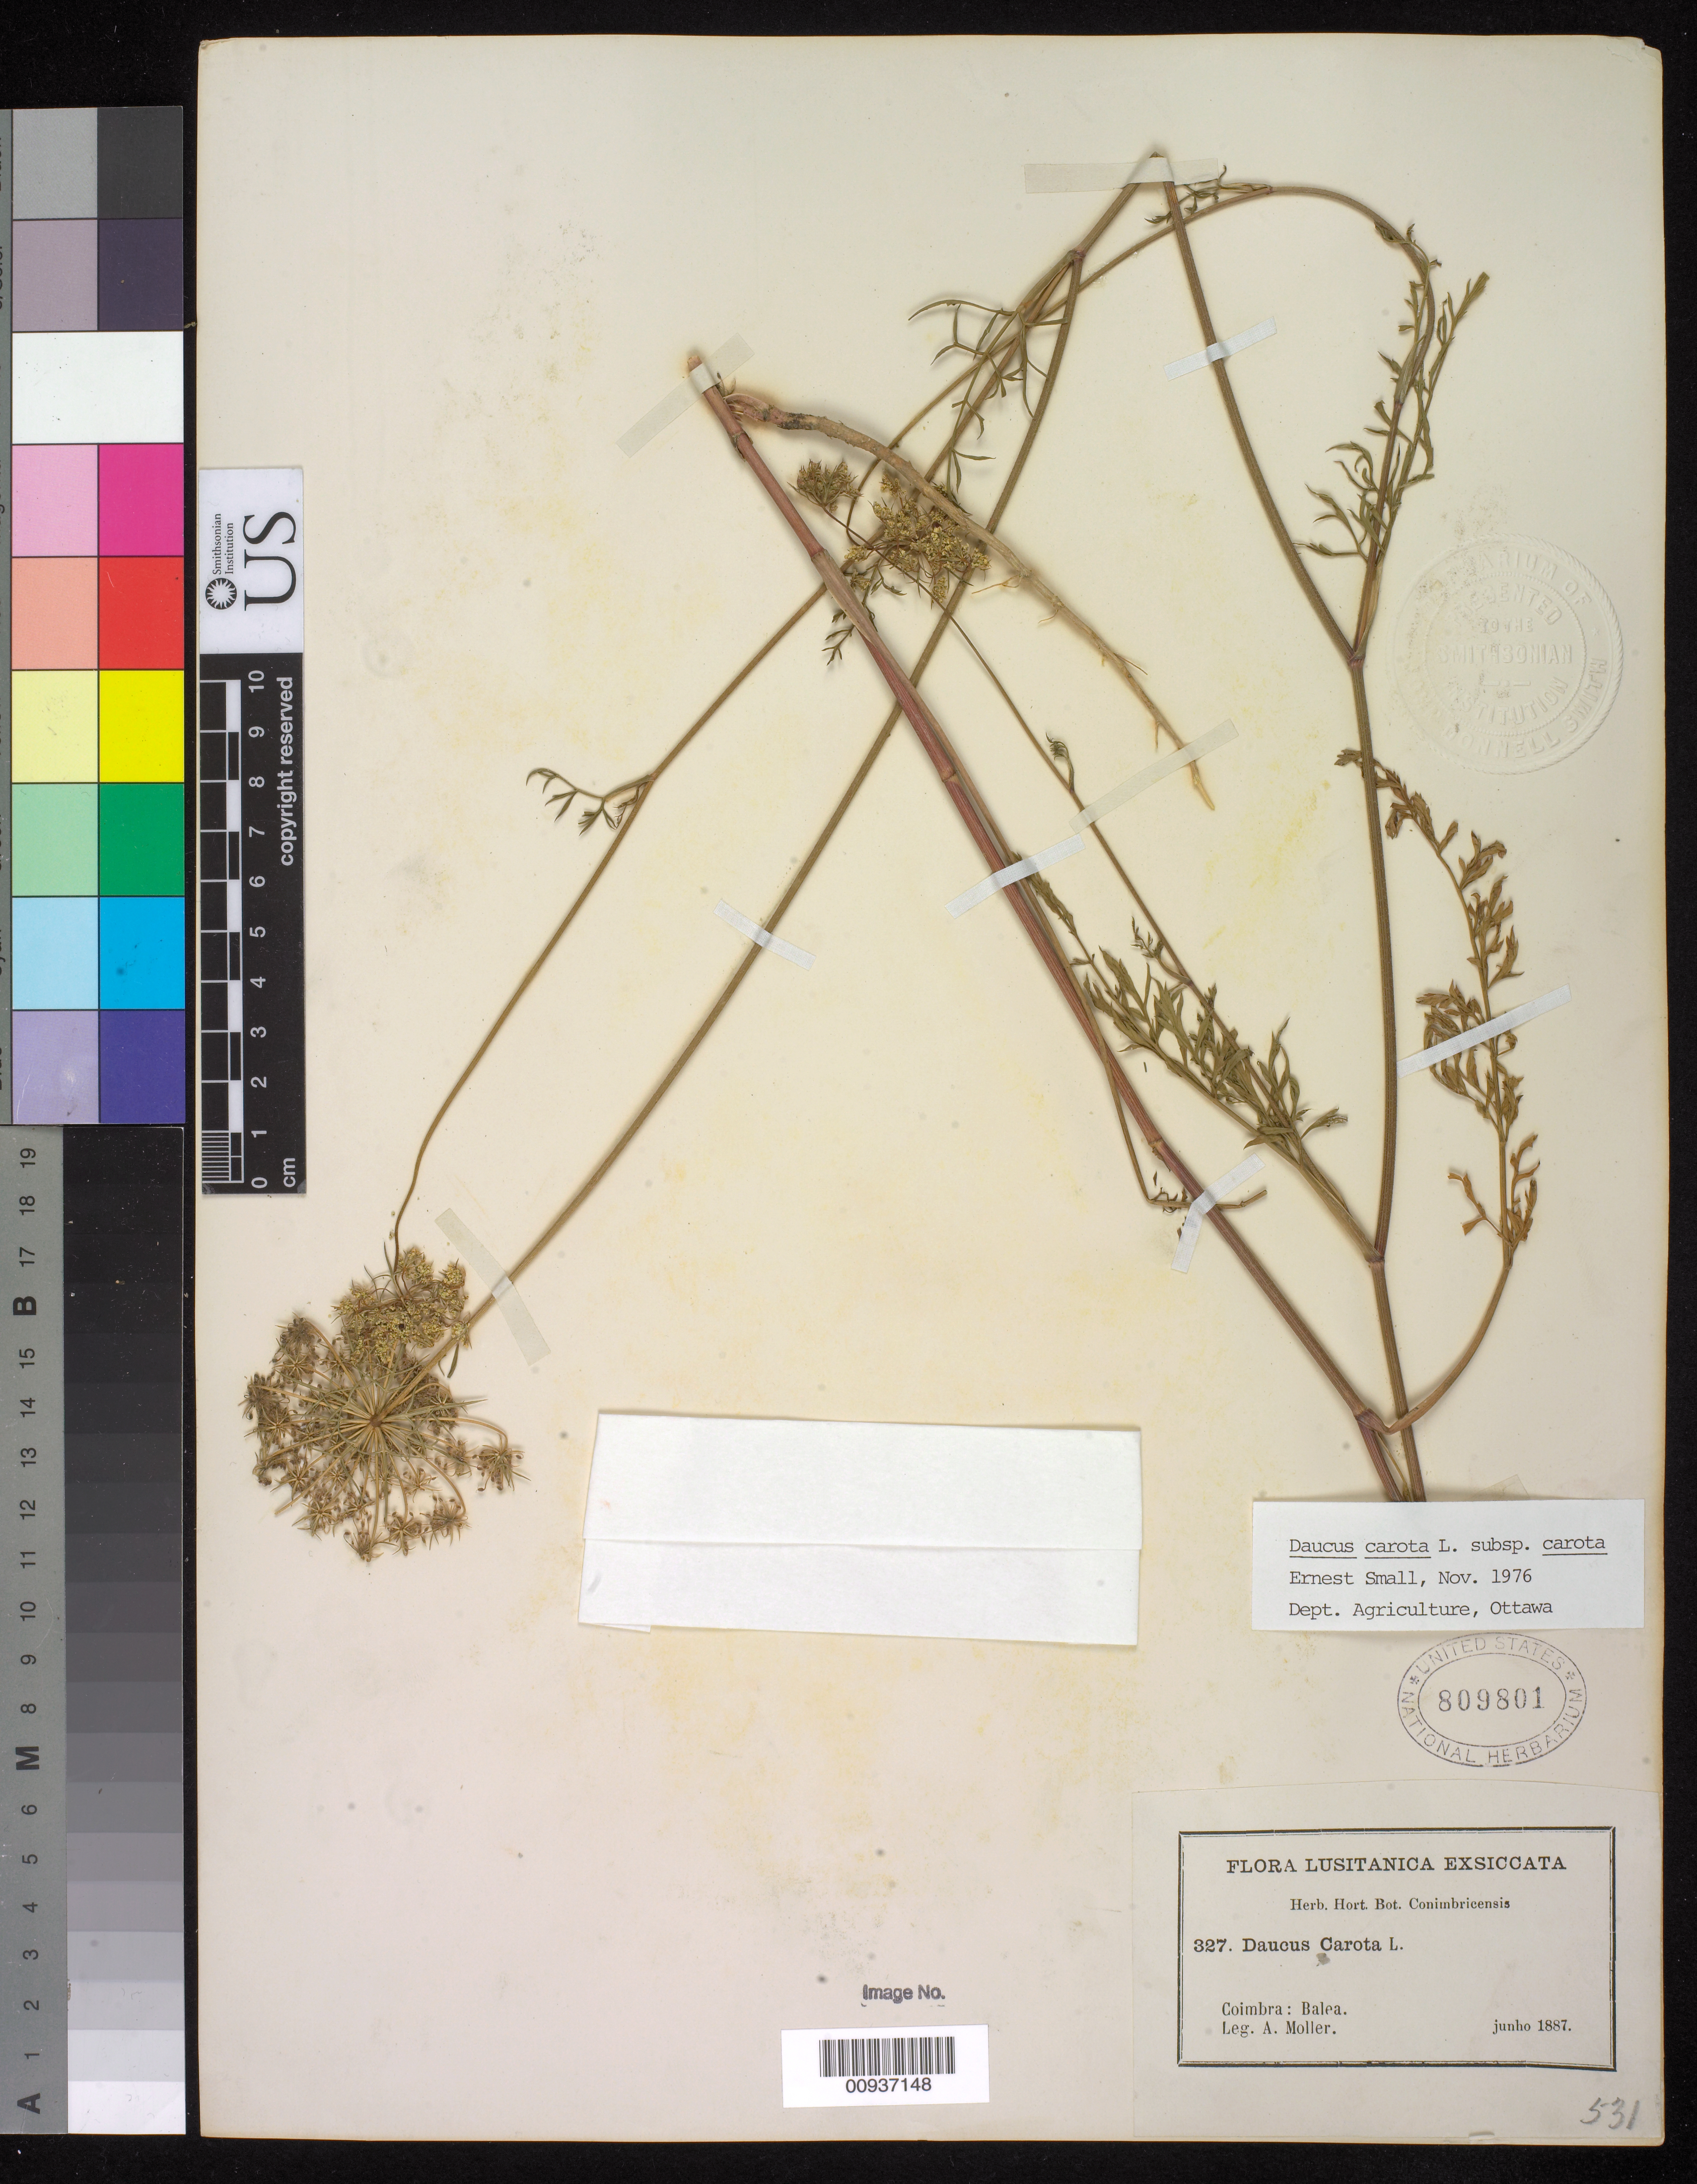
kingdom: Plantae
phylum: Tracheophyta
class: Magnoliopsida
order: Apiales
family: Apiaceae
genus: Daucus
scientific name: Daucus carota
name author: L.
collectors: A. Moller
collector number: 327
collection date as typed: Jul 1887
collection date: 1887-07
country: Portugal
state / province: Coimbra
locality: Coimbra: Balea. Baixo Mondego.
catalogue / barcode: US 809801